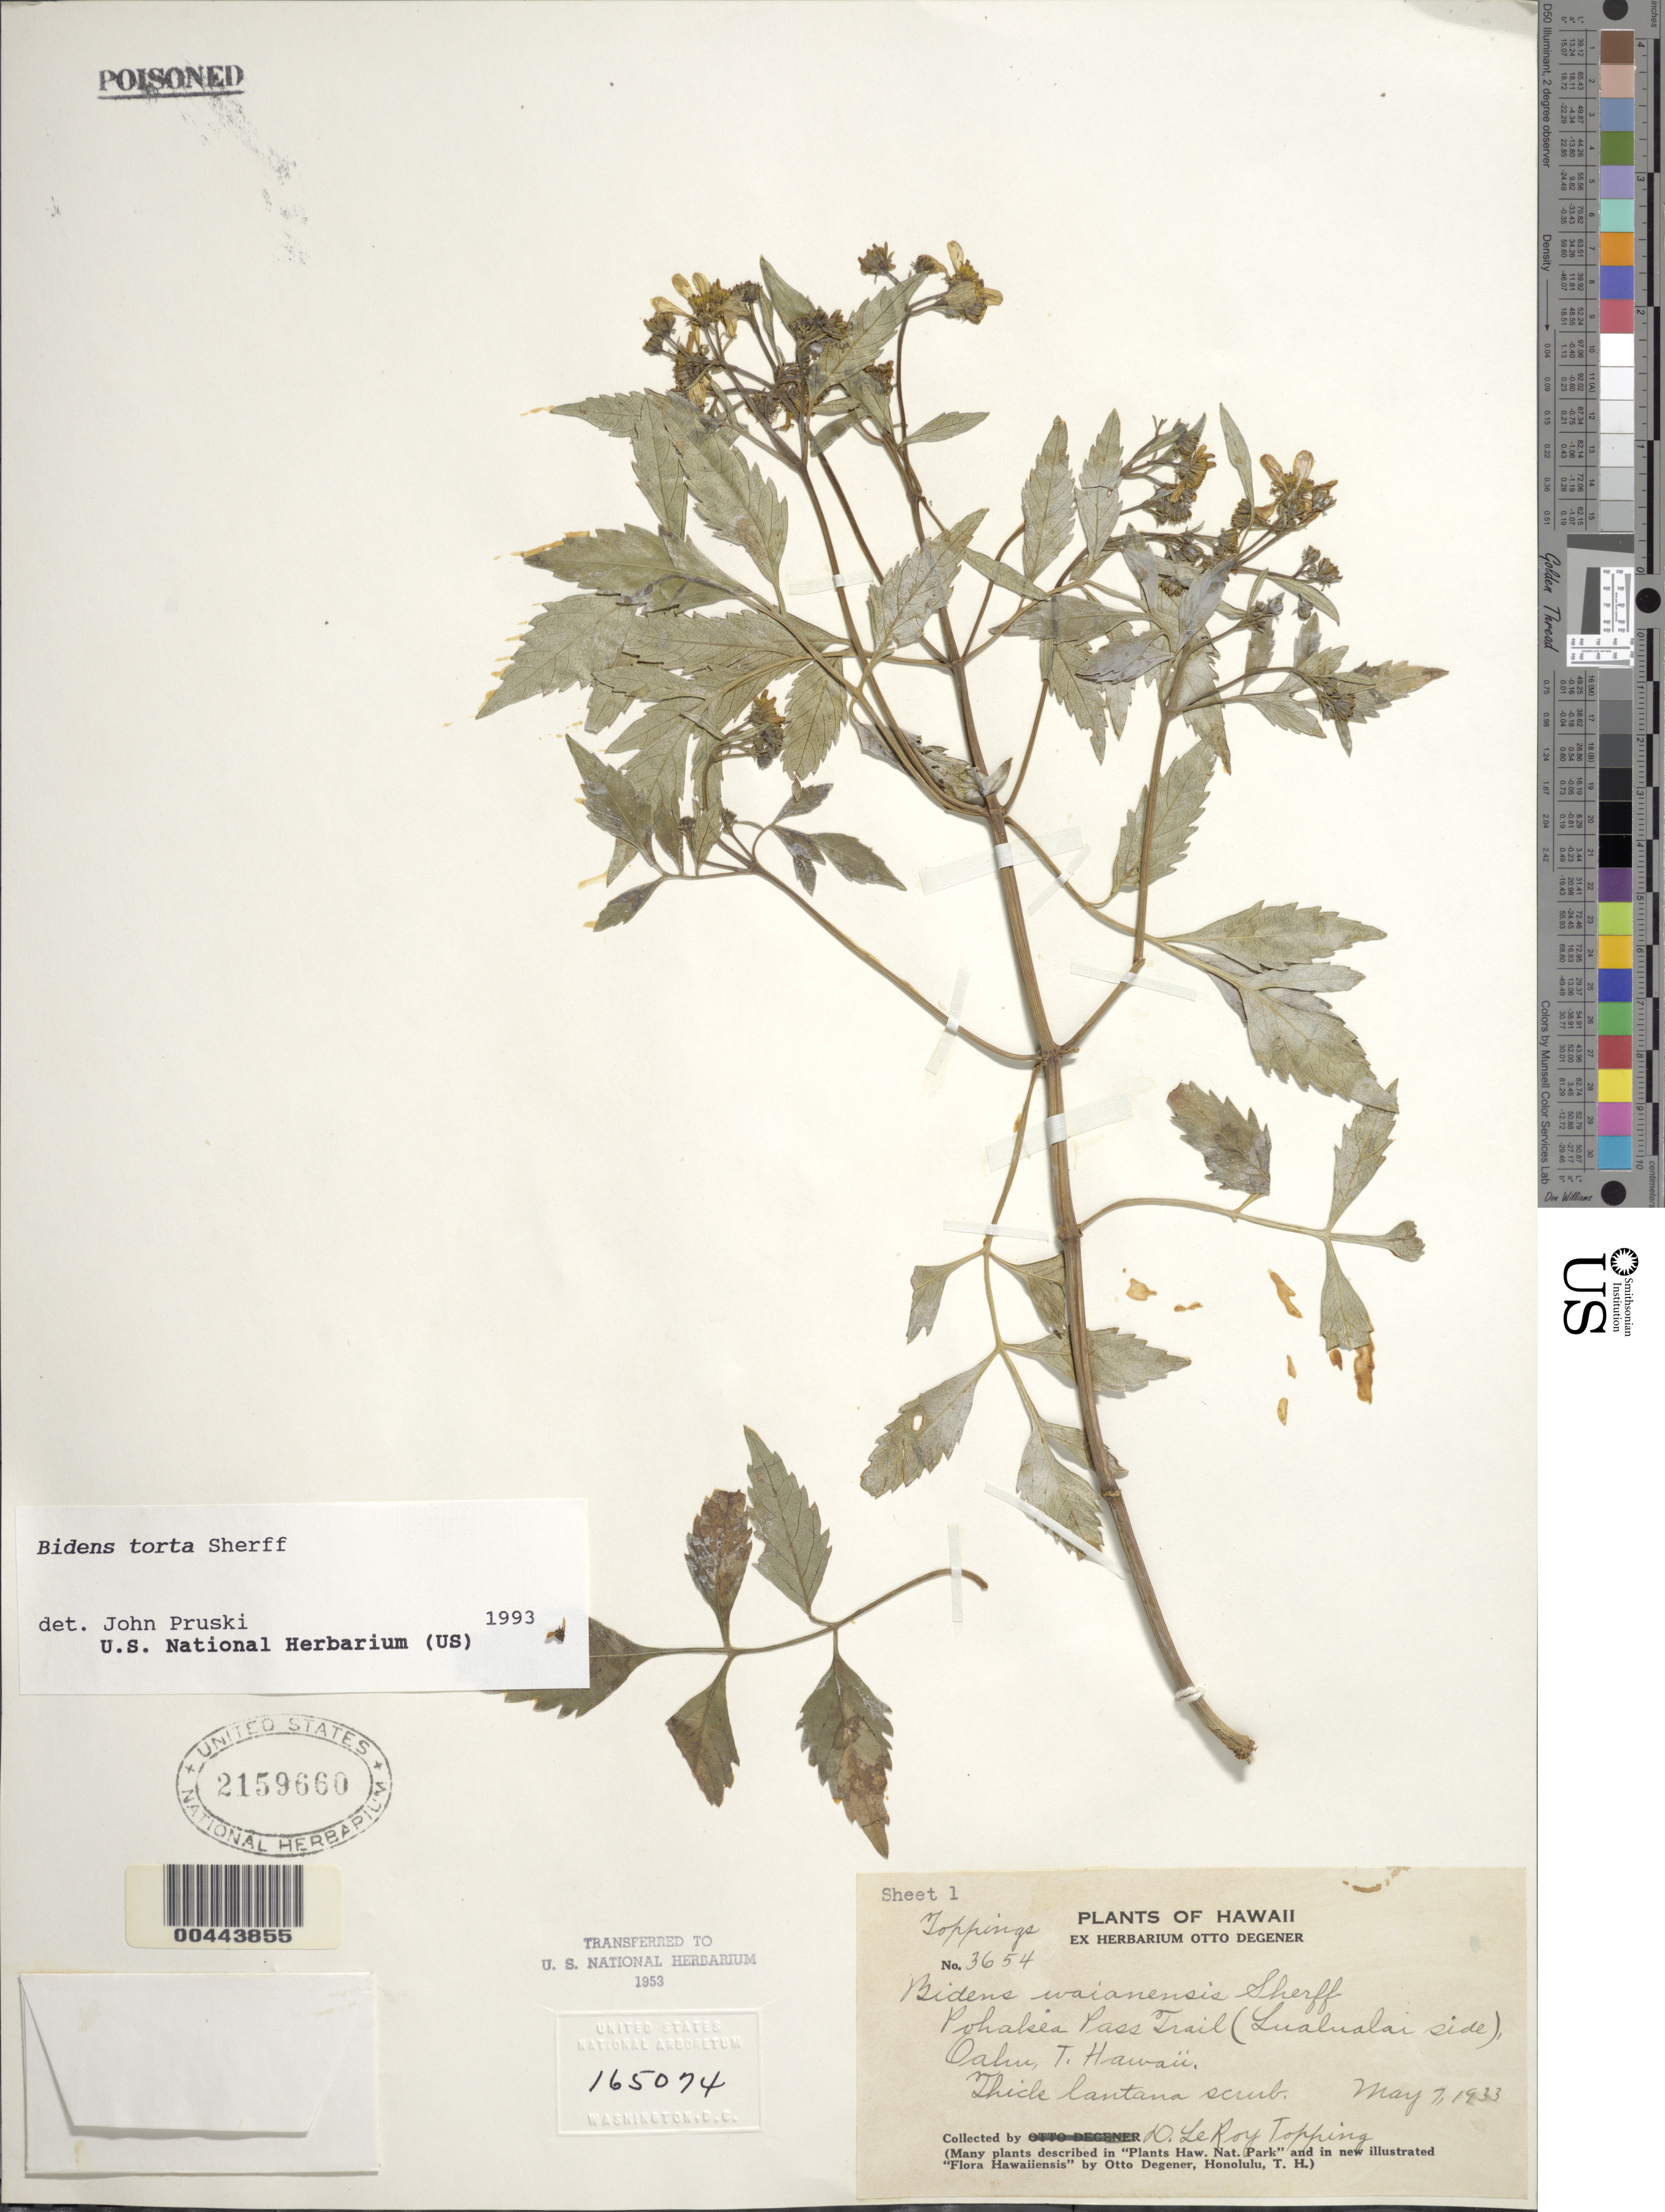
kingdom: Plantae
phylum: Tracheophyta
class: Magnoliopsida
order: Asterales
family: Asteraceae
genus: Bidens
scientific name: Bidens torta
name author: Sherff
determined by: Pruski, J. F.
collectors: D. L. Topping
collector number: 3654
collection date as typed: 7 May 1933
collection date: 1933-05-07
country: United States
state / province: Hawaii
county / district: Honolulu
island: Oahu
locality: Pohakea Pass Trail (Lualualai side)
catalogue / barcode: US 2159660